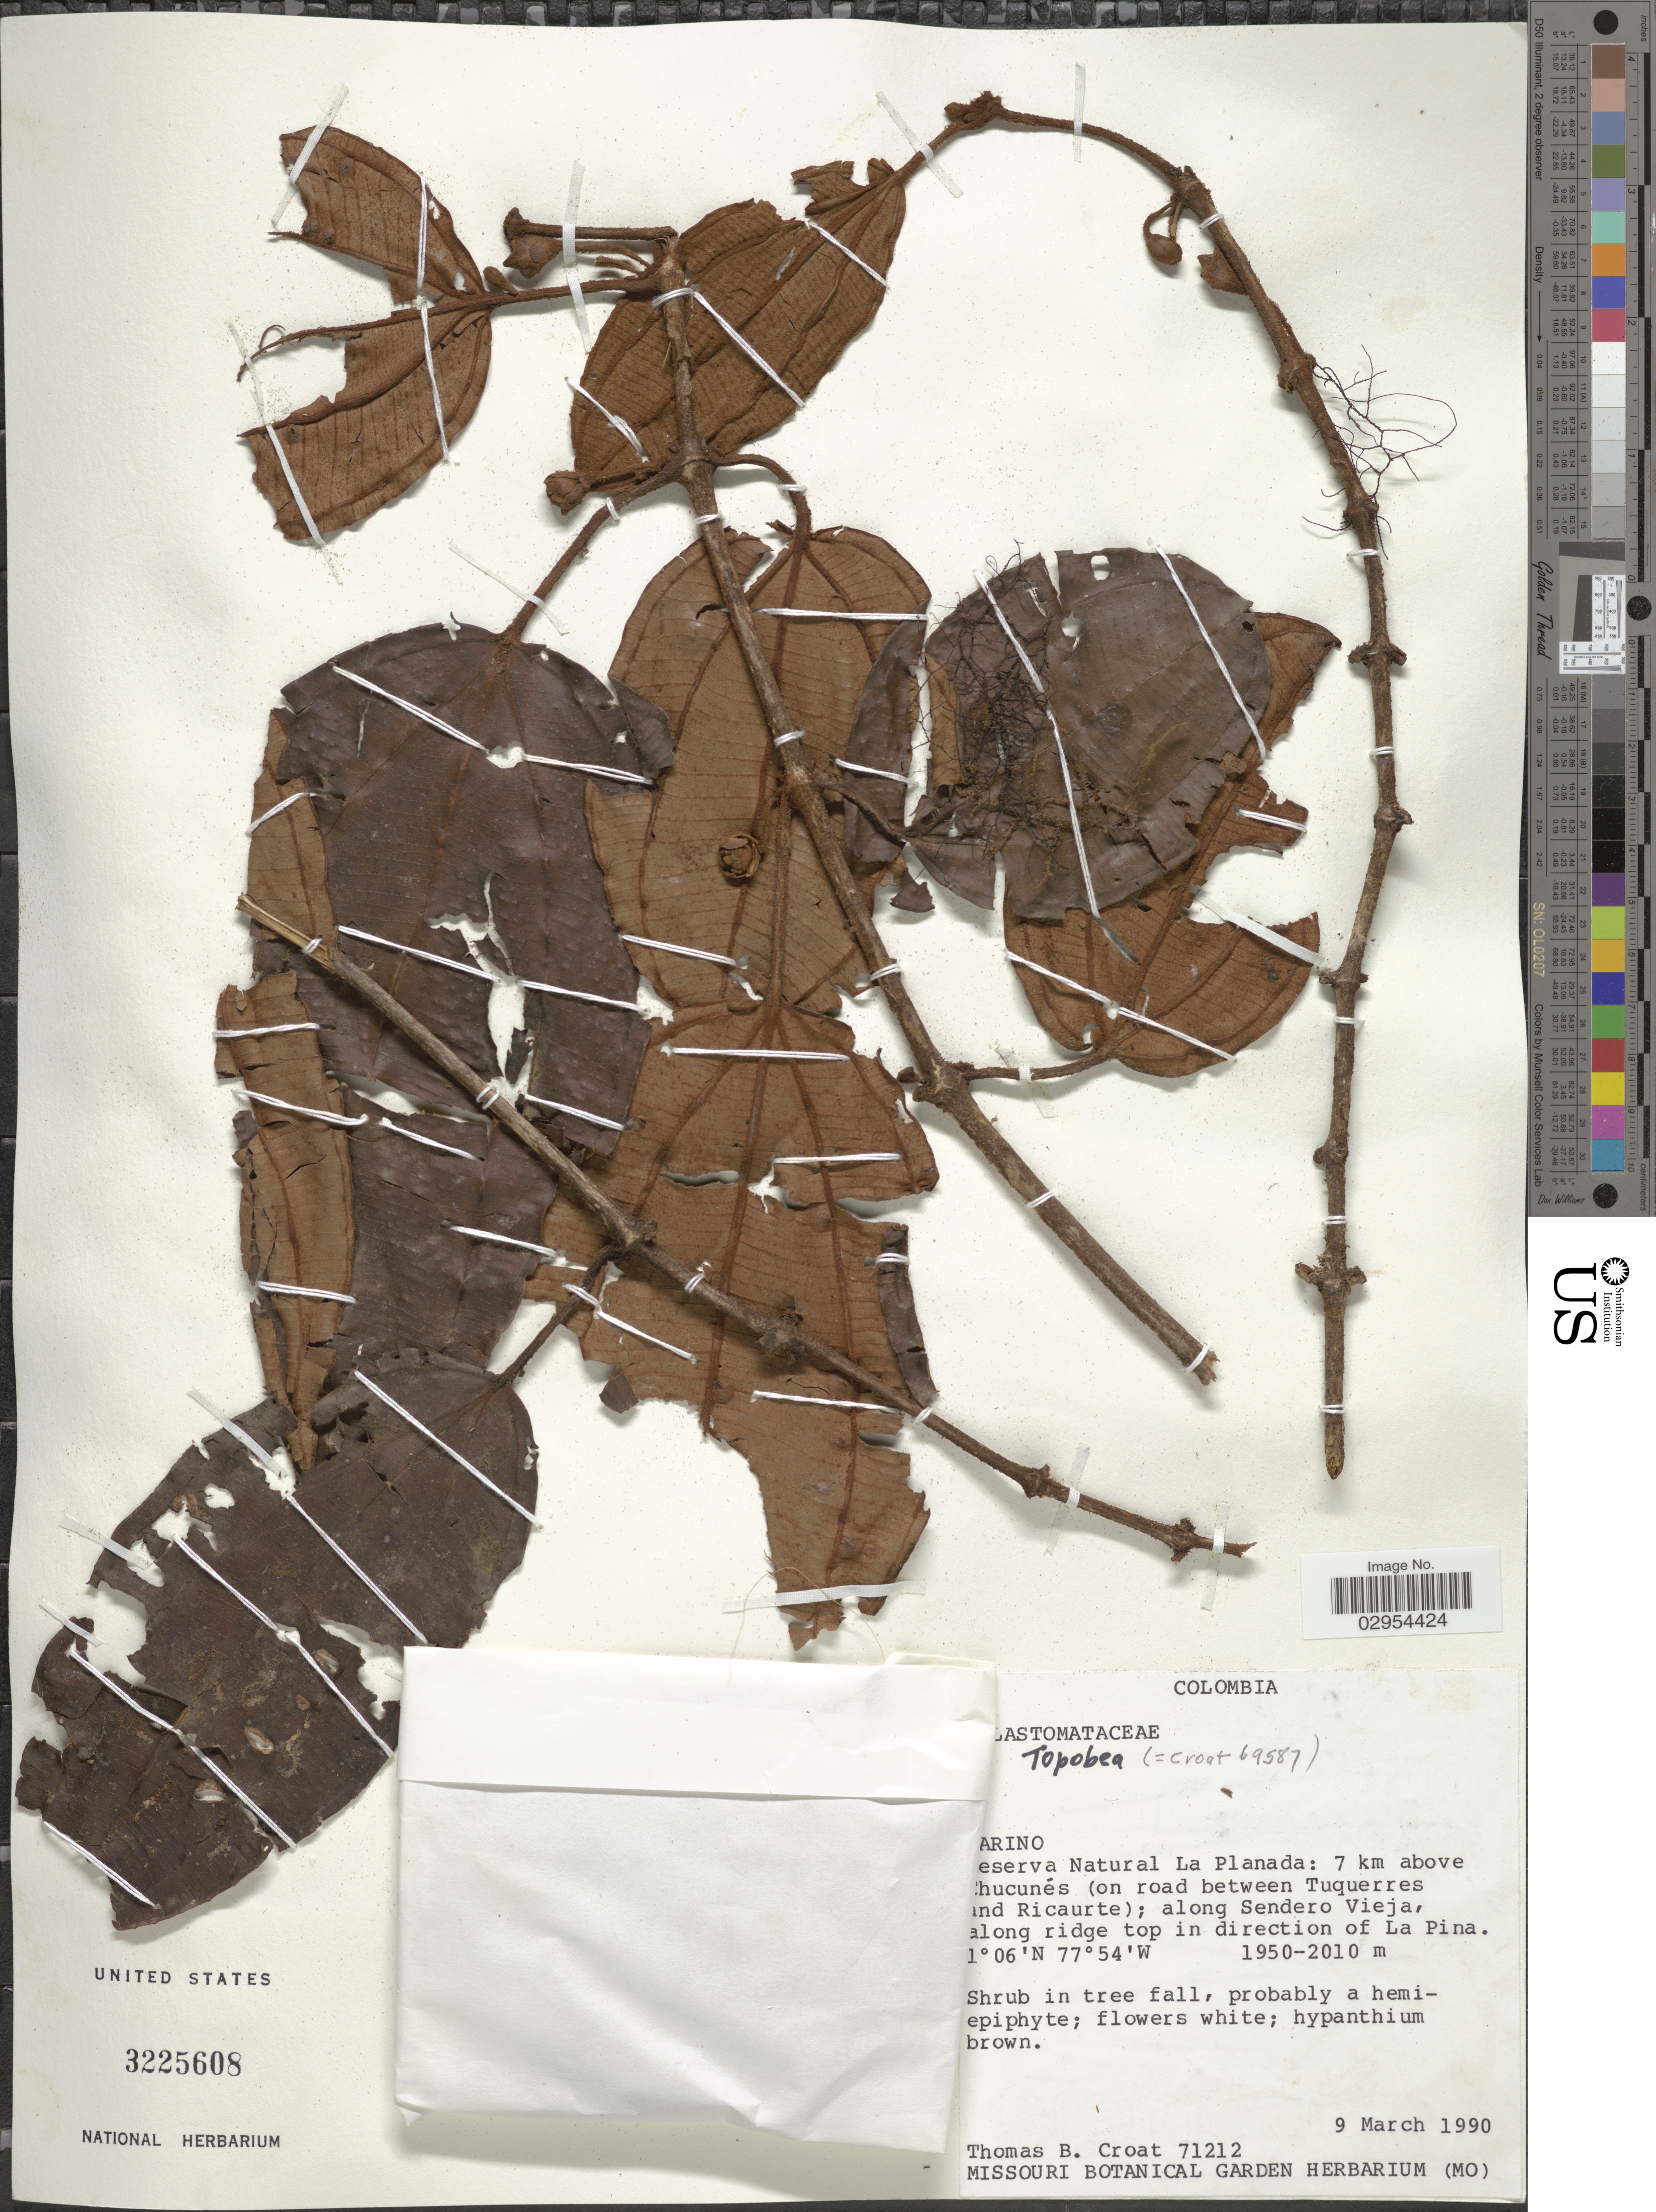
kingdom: Plantae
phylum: Tracheophyta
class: Magnoliopsida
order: Myrtales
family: Melastomataceae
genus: Topobea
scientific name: Topobea sp.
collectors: T. B. Croat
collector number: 71212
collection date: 1990-03-09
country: Colombia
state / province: Nariño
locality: Reserva Natural La Planada. 7 km above Chucunés (on road between Tuquerres and Ricaurte); along Sendero Vieja, along ridge top in direction of La Pina.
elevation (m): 1950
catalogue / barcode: US 3225608